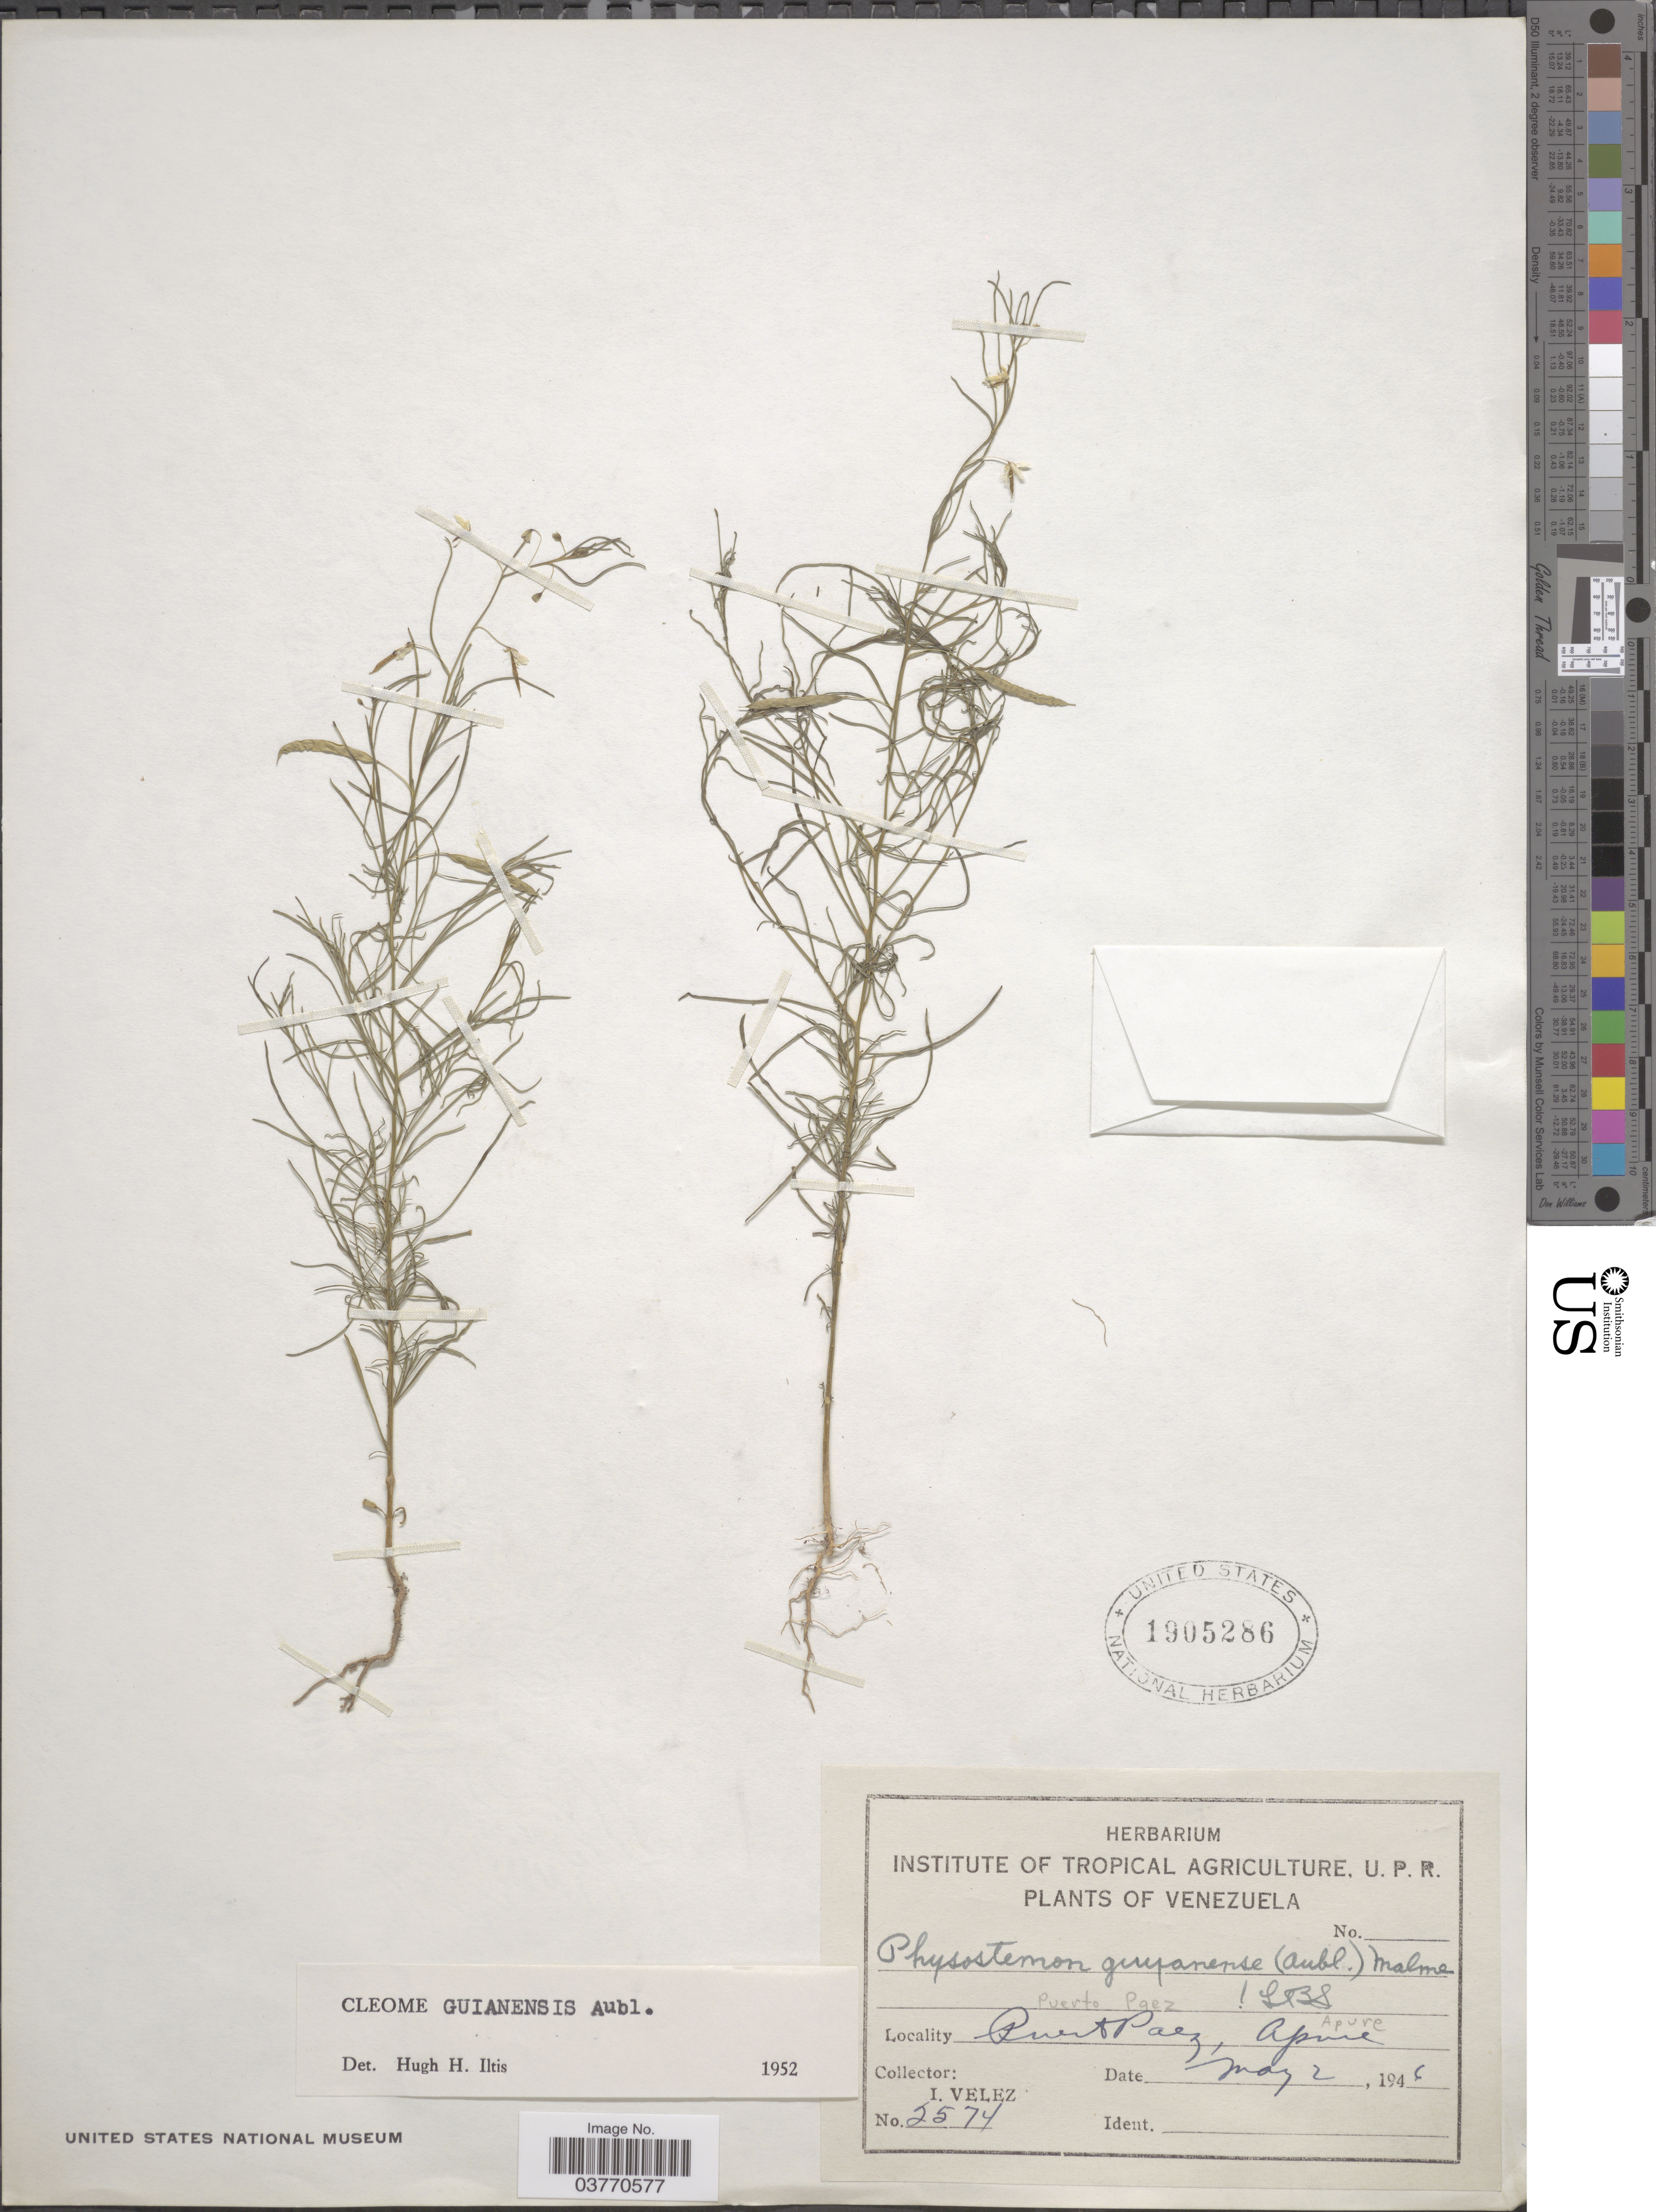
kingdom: Plantae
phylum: Tracheophyta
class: Magnoliopsida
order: Brassicales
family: Cleomaceae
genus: Physostemon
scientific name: Physostemon guianensis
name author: (Aubl.) Malme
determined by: Strong, M. T., (US), Smithsonian Institution - National Museum of Natural History (UNITED STATES)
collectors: I. Velez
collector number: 2574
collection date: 1946-05-02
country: Venezuela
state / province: Apure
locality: Puerto Paez.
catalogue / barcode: US 1905286